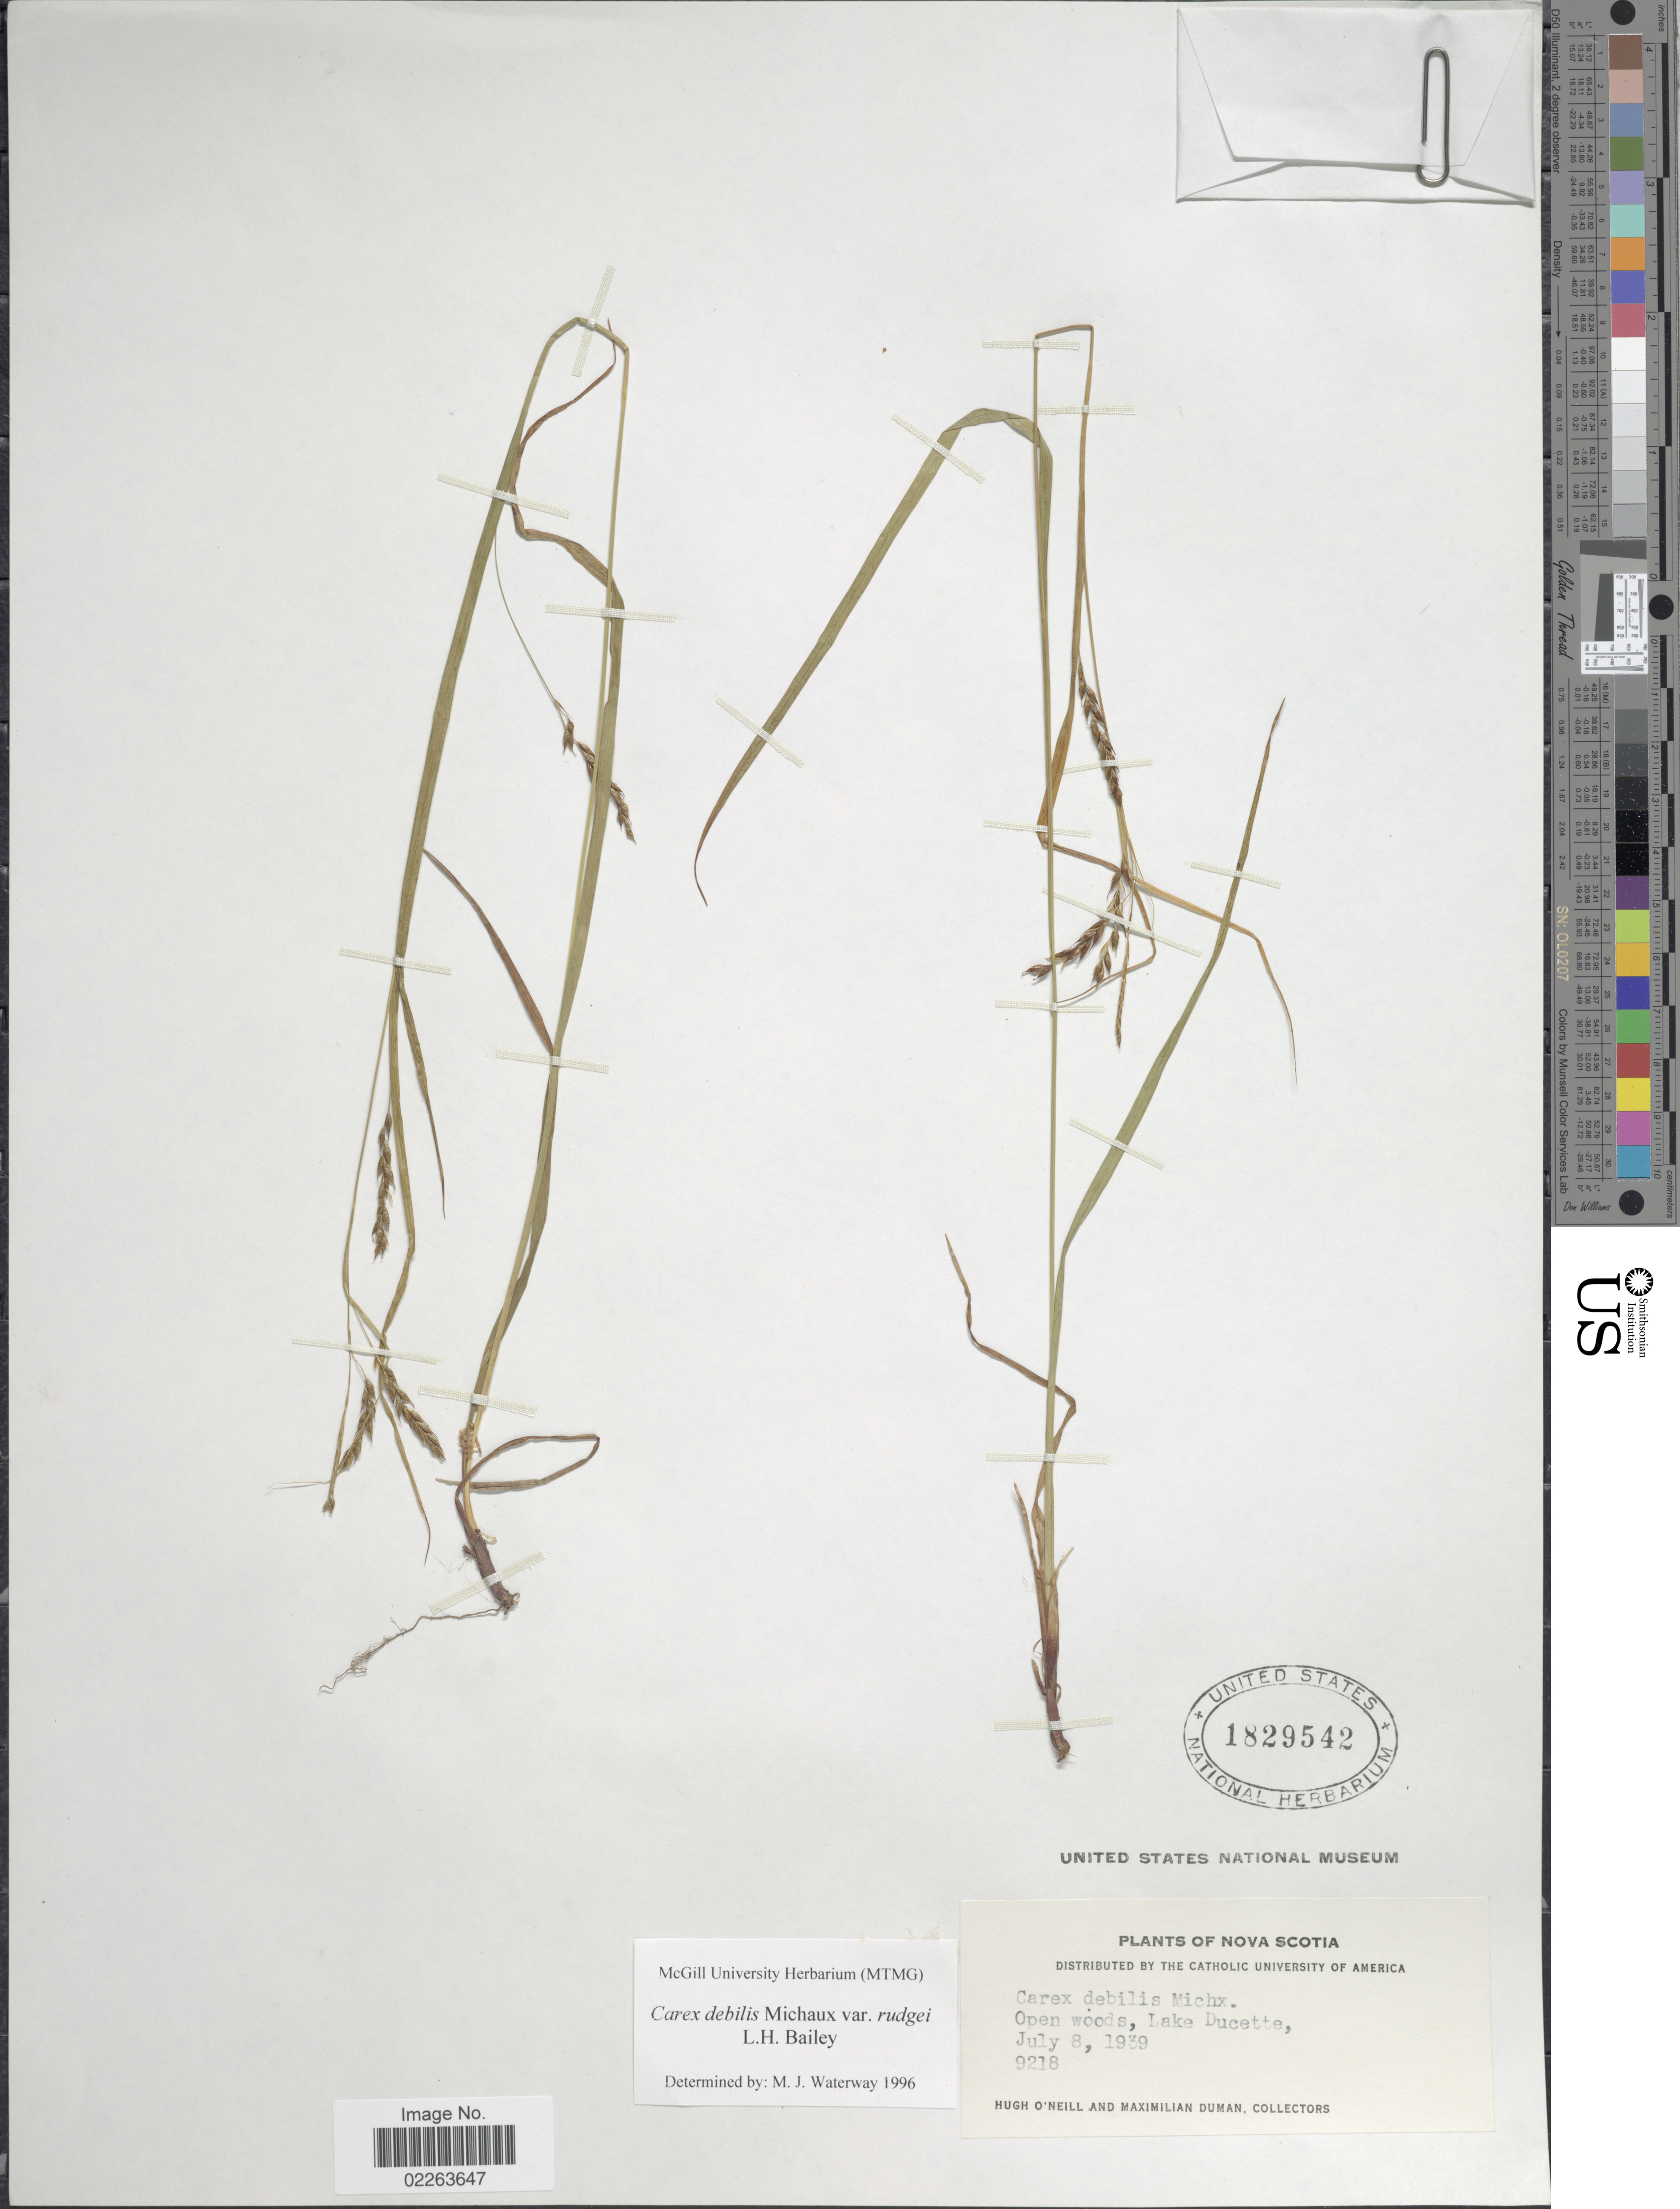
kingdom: Plantae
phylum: Tracheophyta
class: Liliopsida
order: Poales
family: Cyperaceae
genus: Carex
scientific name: Carex flexuosa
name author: Muhl. ex Willd.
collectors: H. O'Neill & M. Duman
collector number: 9218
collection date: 1939-07-08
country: Canada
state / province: Nova Scotia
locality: Lake Ducette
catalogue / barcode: US 1829542